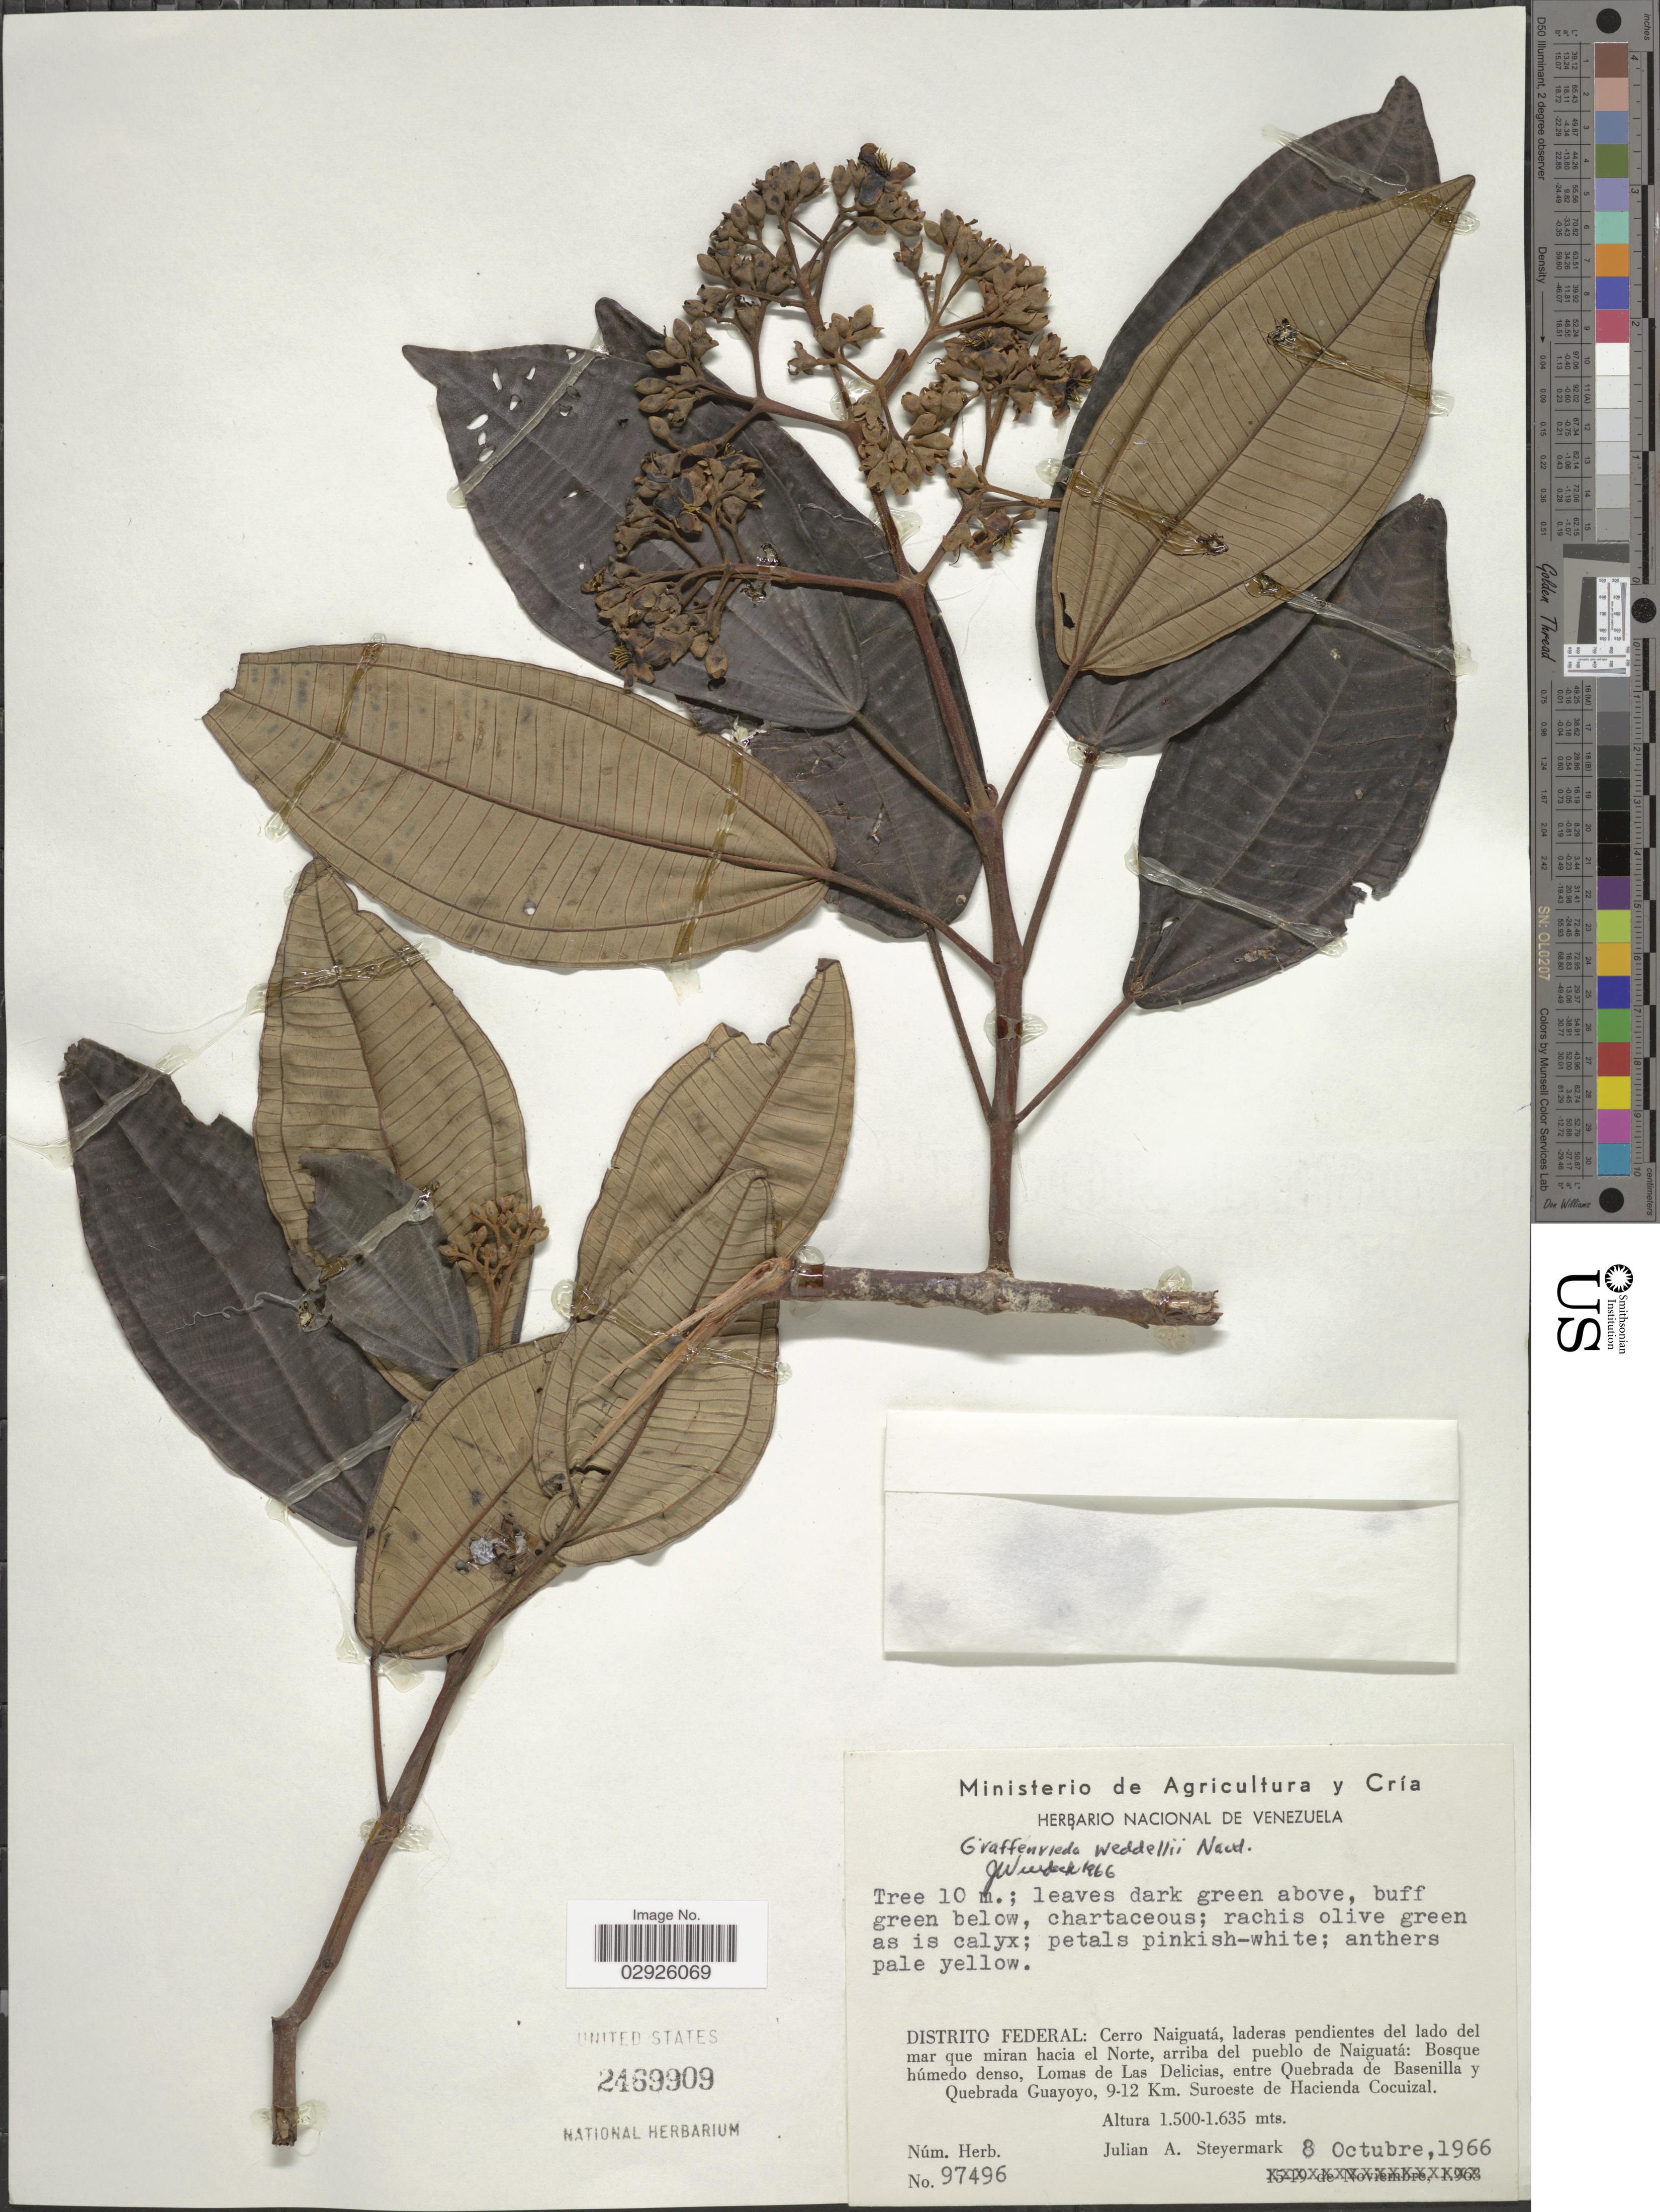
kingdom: Plantae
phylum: Tracheophyta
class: Magnoliopsida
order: Myrtales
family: Melastomataceae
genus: Graffenrieda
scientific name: Graffenrieda weddellii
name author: Naudin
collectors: J. Steyermark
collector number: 97496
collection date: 1966-10-08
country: Venezuela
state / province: Distrito Federal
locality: Distrito Federal: Cerro Naiguatá, laderas pendientes del lado del mar que miran hacia el Norte, arriba del pueblo de Naiguatá. Lomas de Las Delicias, entre Quebrada de Basenilla y Quebrada Guayoyo, 9-12 Km. Suroeste de Hacienda Cocuizal.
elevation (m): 1500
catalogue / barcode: US 2469909